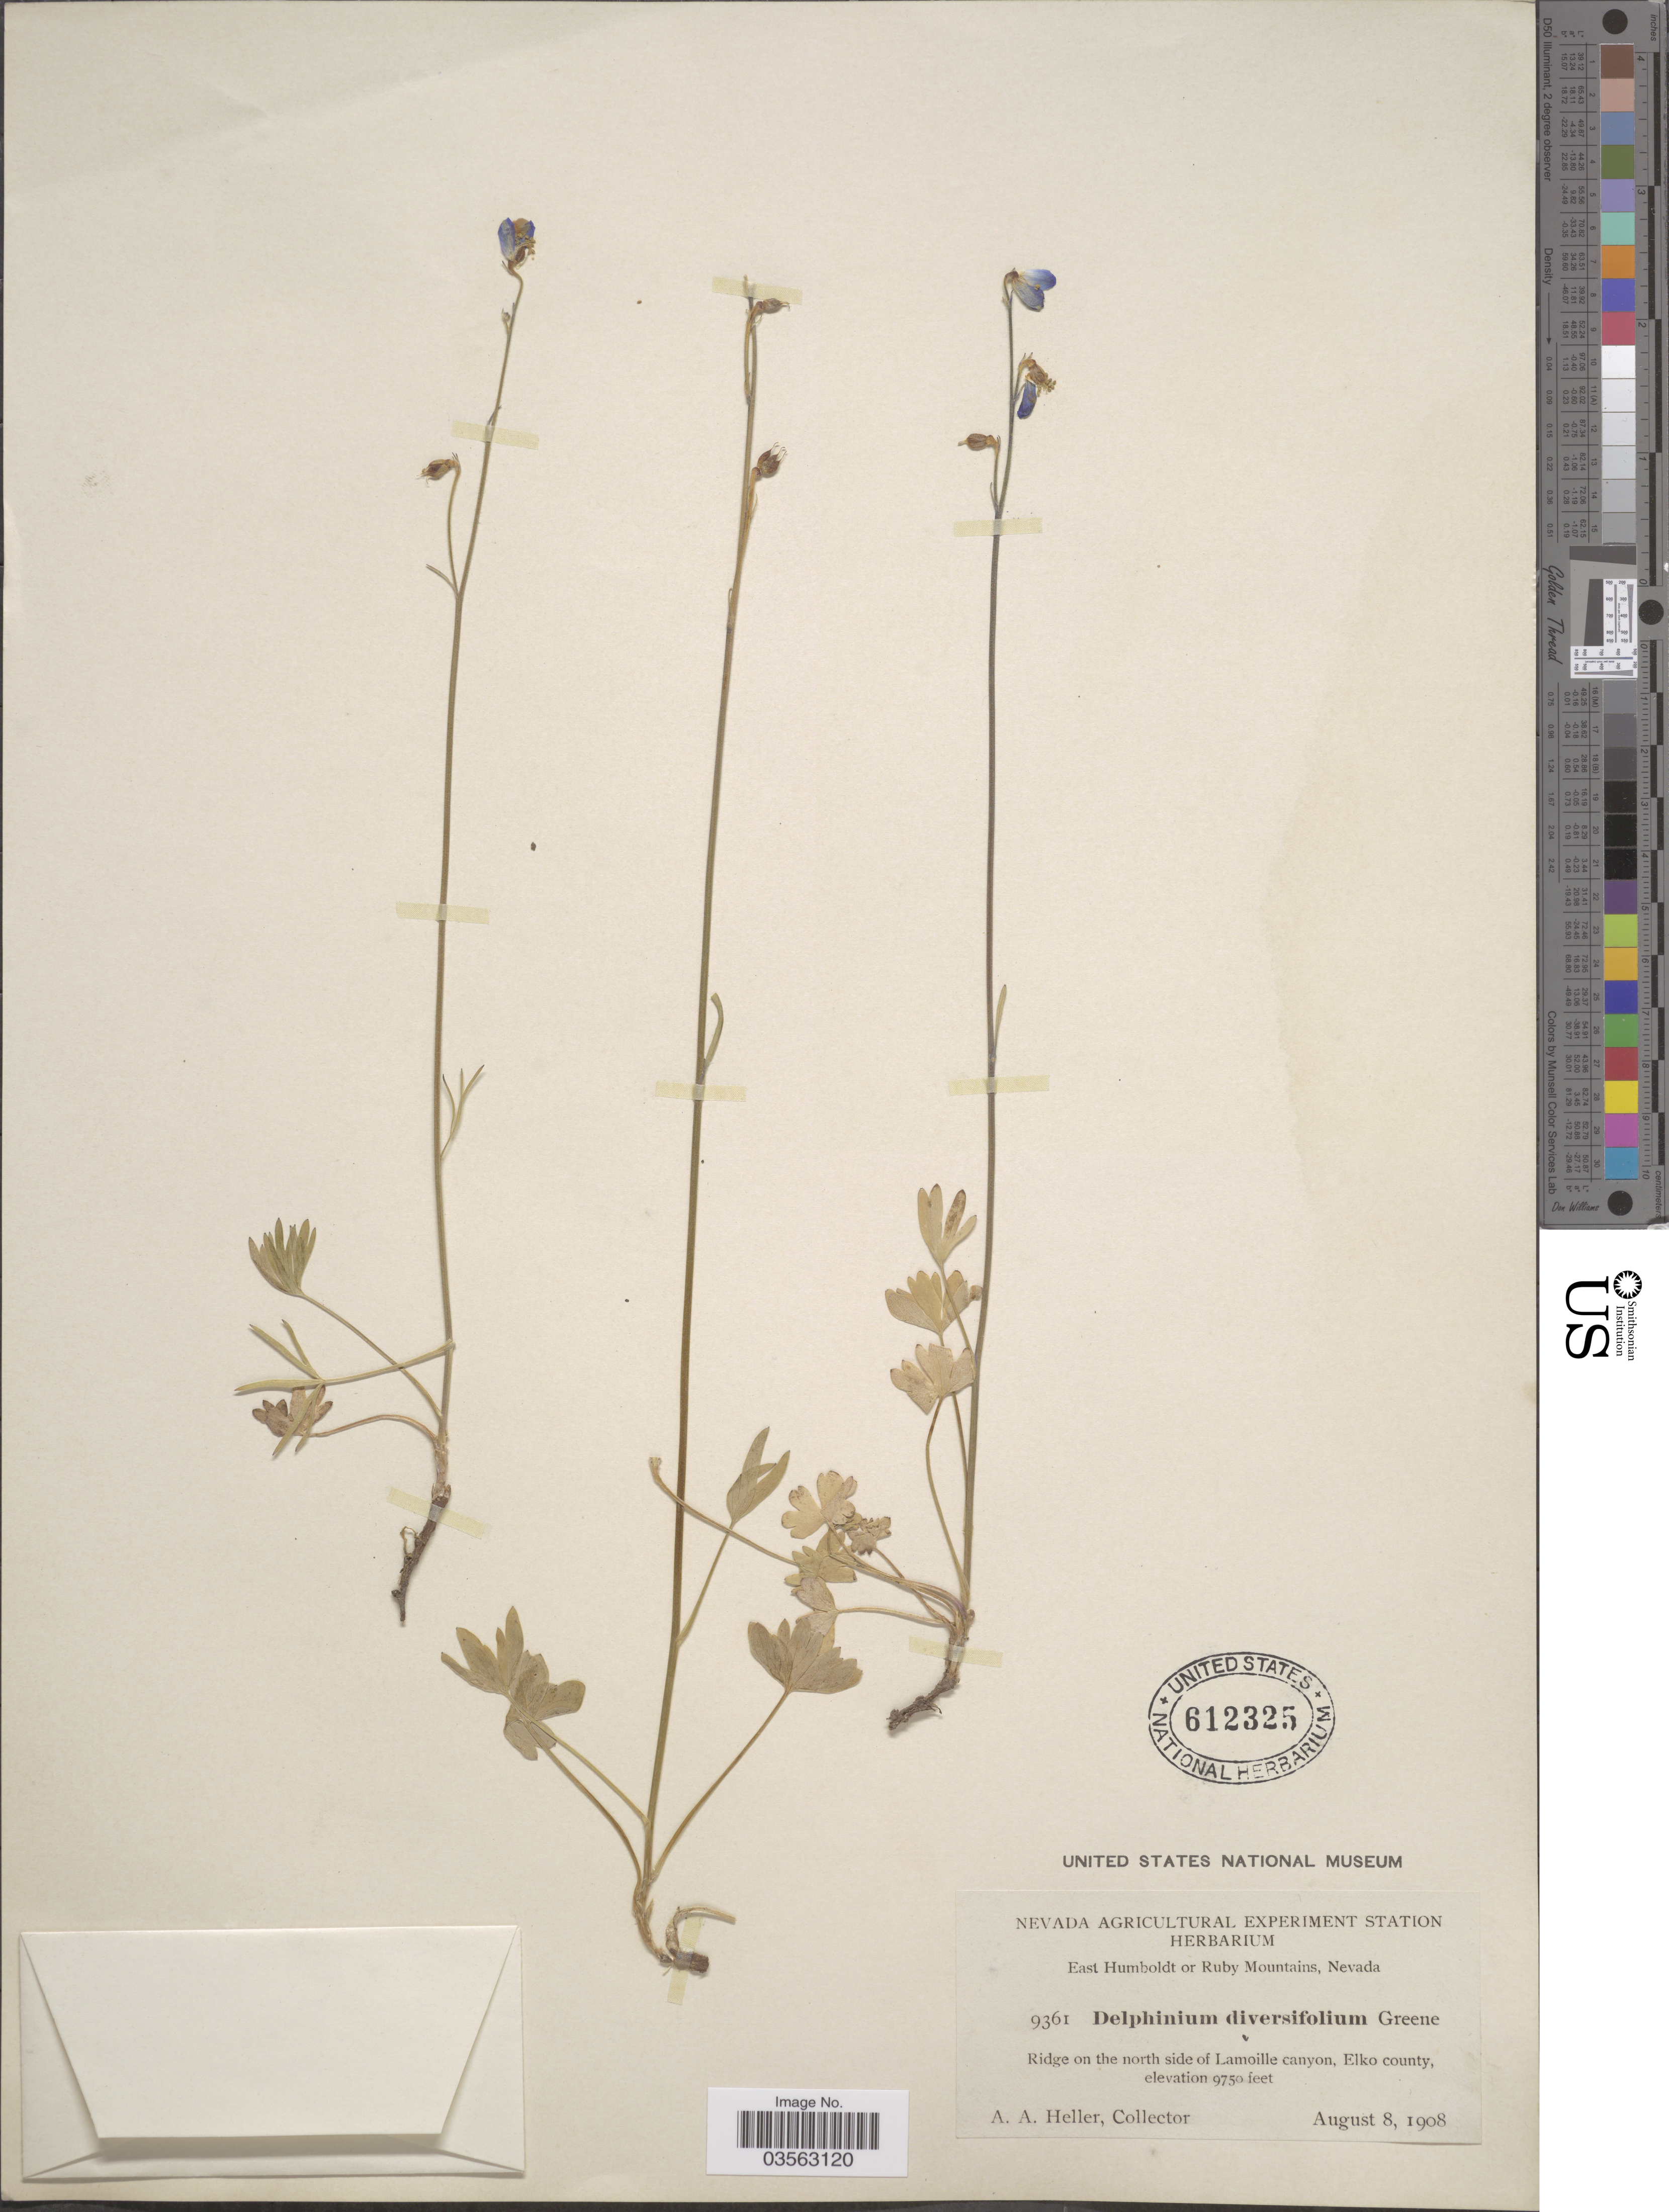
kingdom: Plantae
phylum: Tracheophyta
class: Magnoliopsida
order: Ranunculales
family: Ranunculaceae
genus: Delphinium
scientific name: Delphinium diversifolium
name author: Greene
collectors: A. A. Heller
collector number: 9361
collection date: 1908-08-08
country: United States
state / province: Nevada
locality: East Humboldt or Ruby Mountains. Ridge on the north side of Lamoille canyon, Elko county.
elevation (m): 2972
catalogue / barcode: US 612325